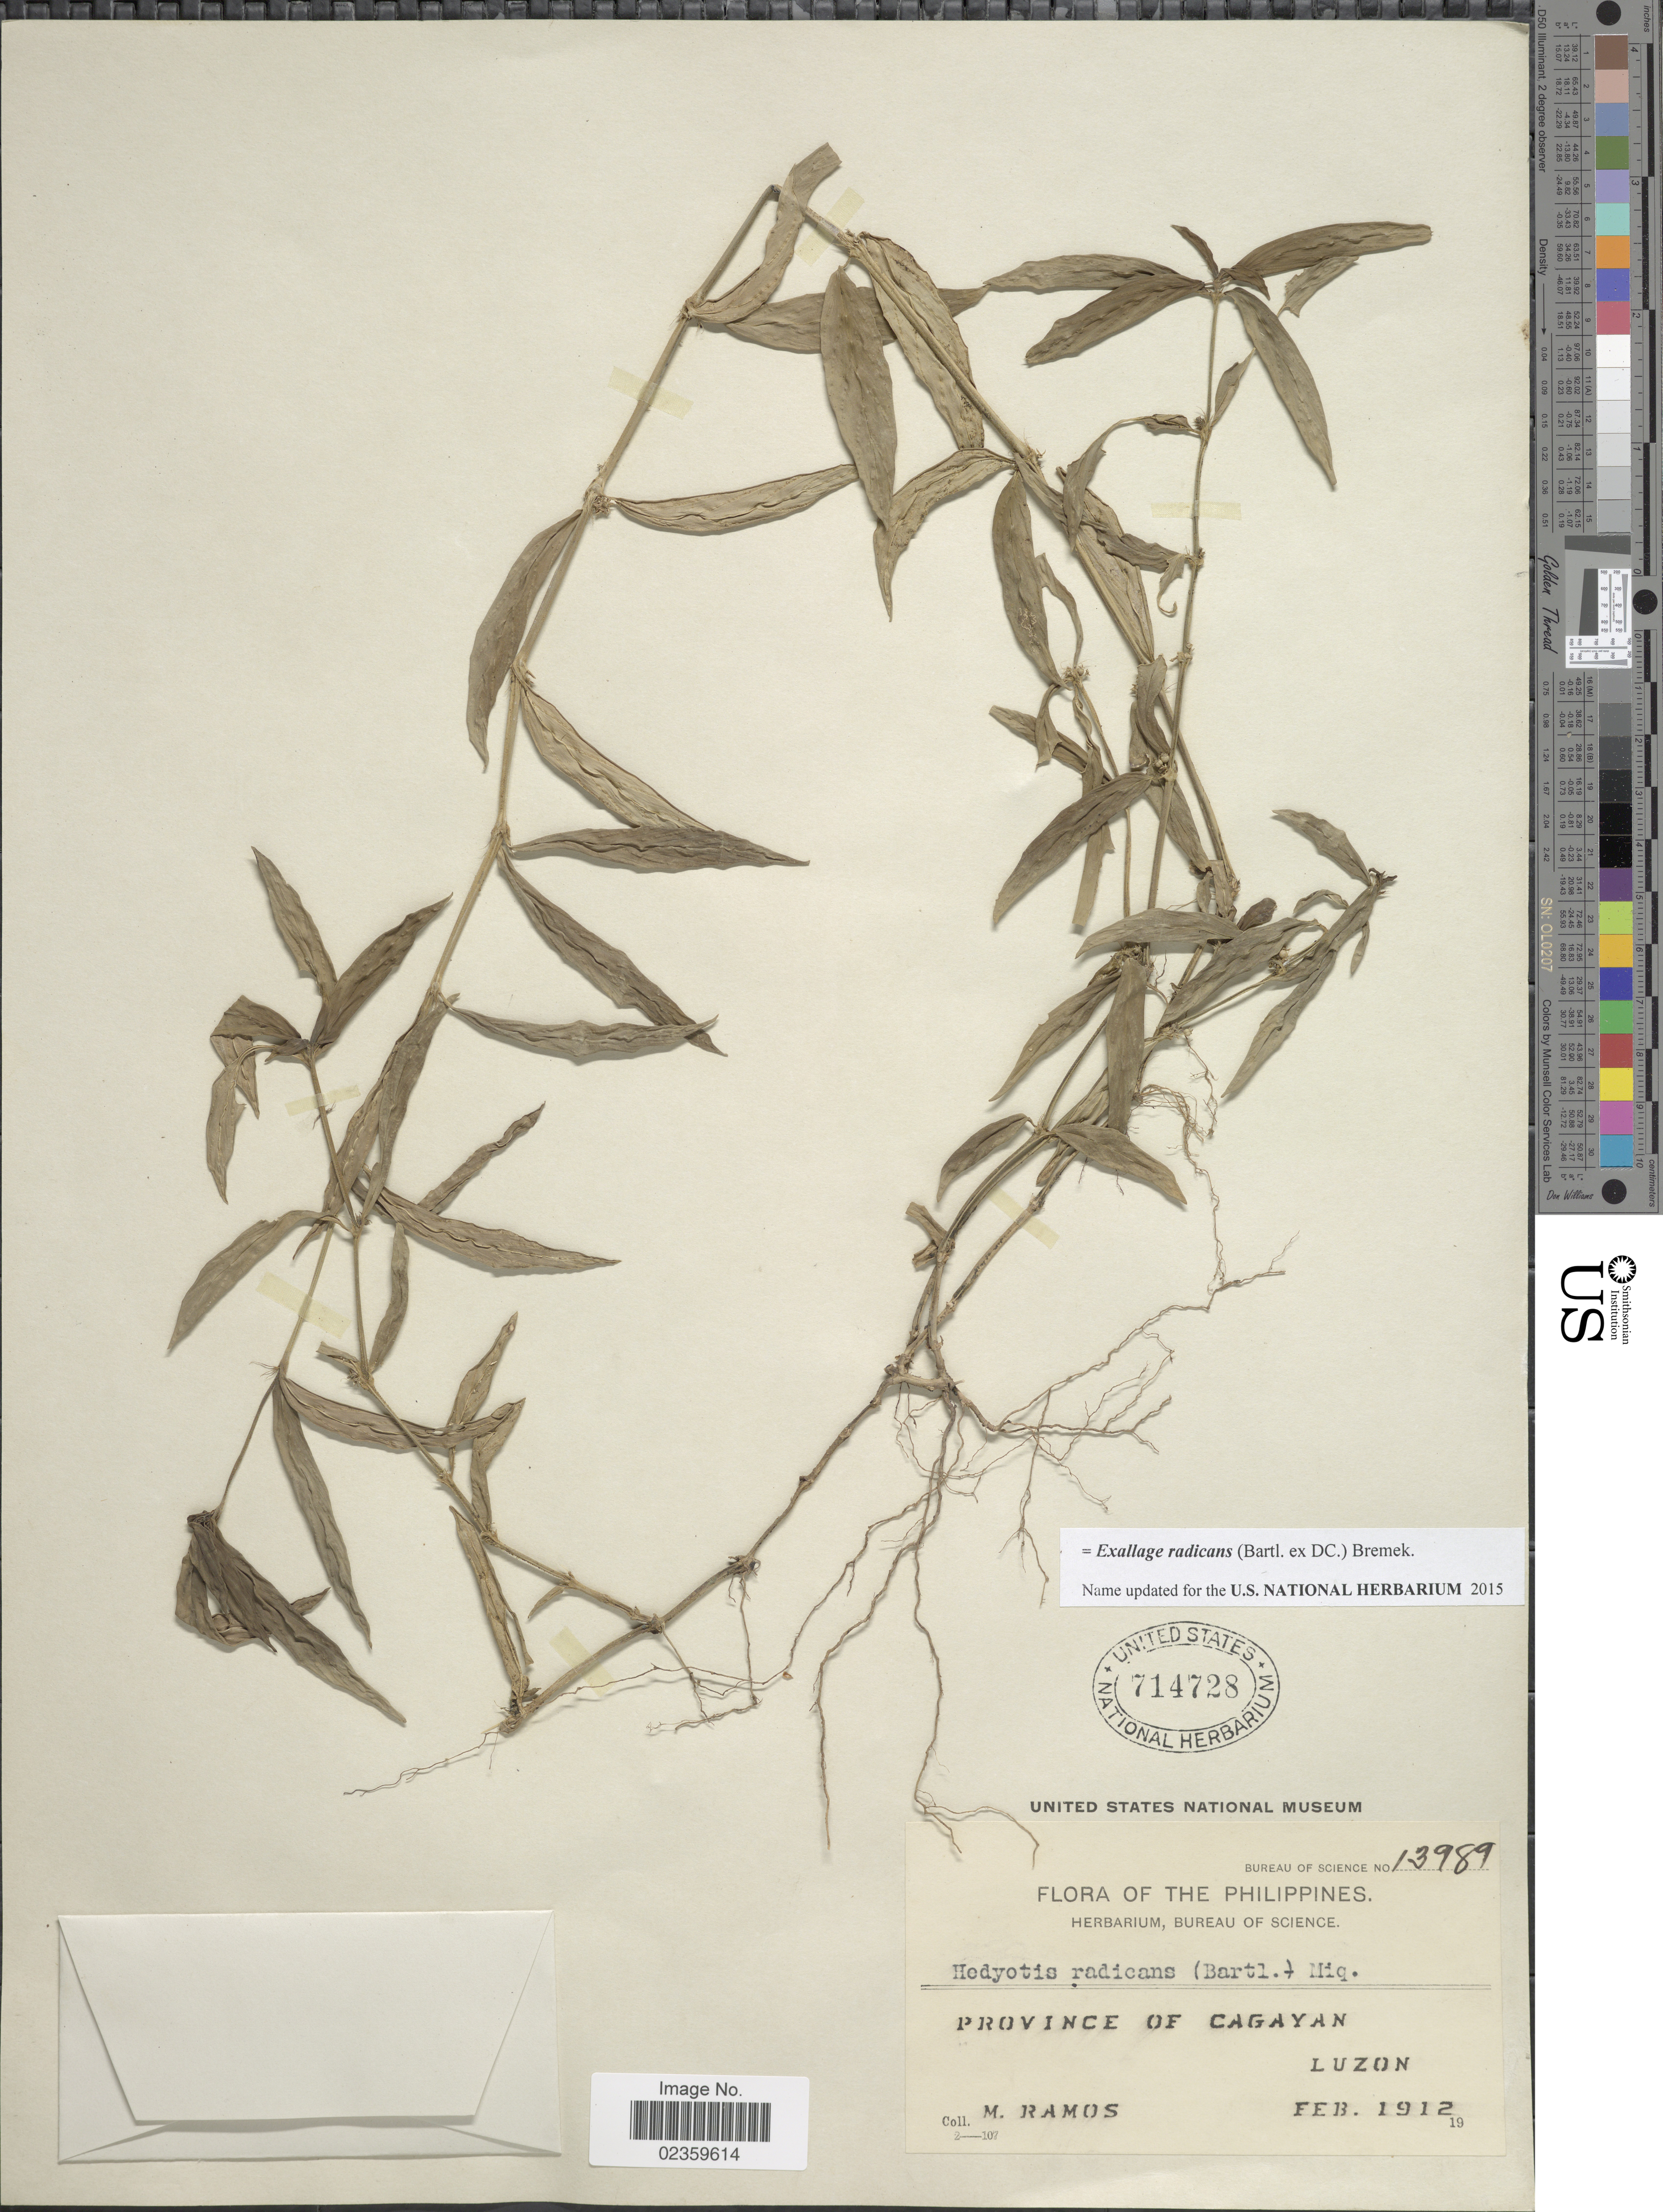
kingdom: Plantae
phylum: Tracheophyta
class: Magnoliopsida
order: Gentianales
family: Rubiaceae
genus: Exallage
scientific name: Exallage radicans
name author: (Bartl. ex DC.) Bremek.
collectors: M. Ramos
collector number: Bureau of Science 13989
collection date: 1912-02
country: Philippines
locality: Province of Cagayan. Luzon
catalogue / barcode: US 714728